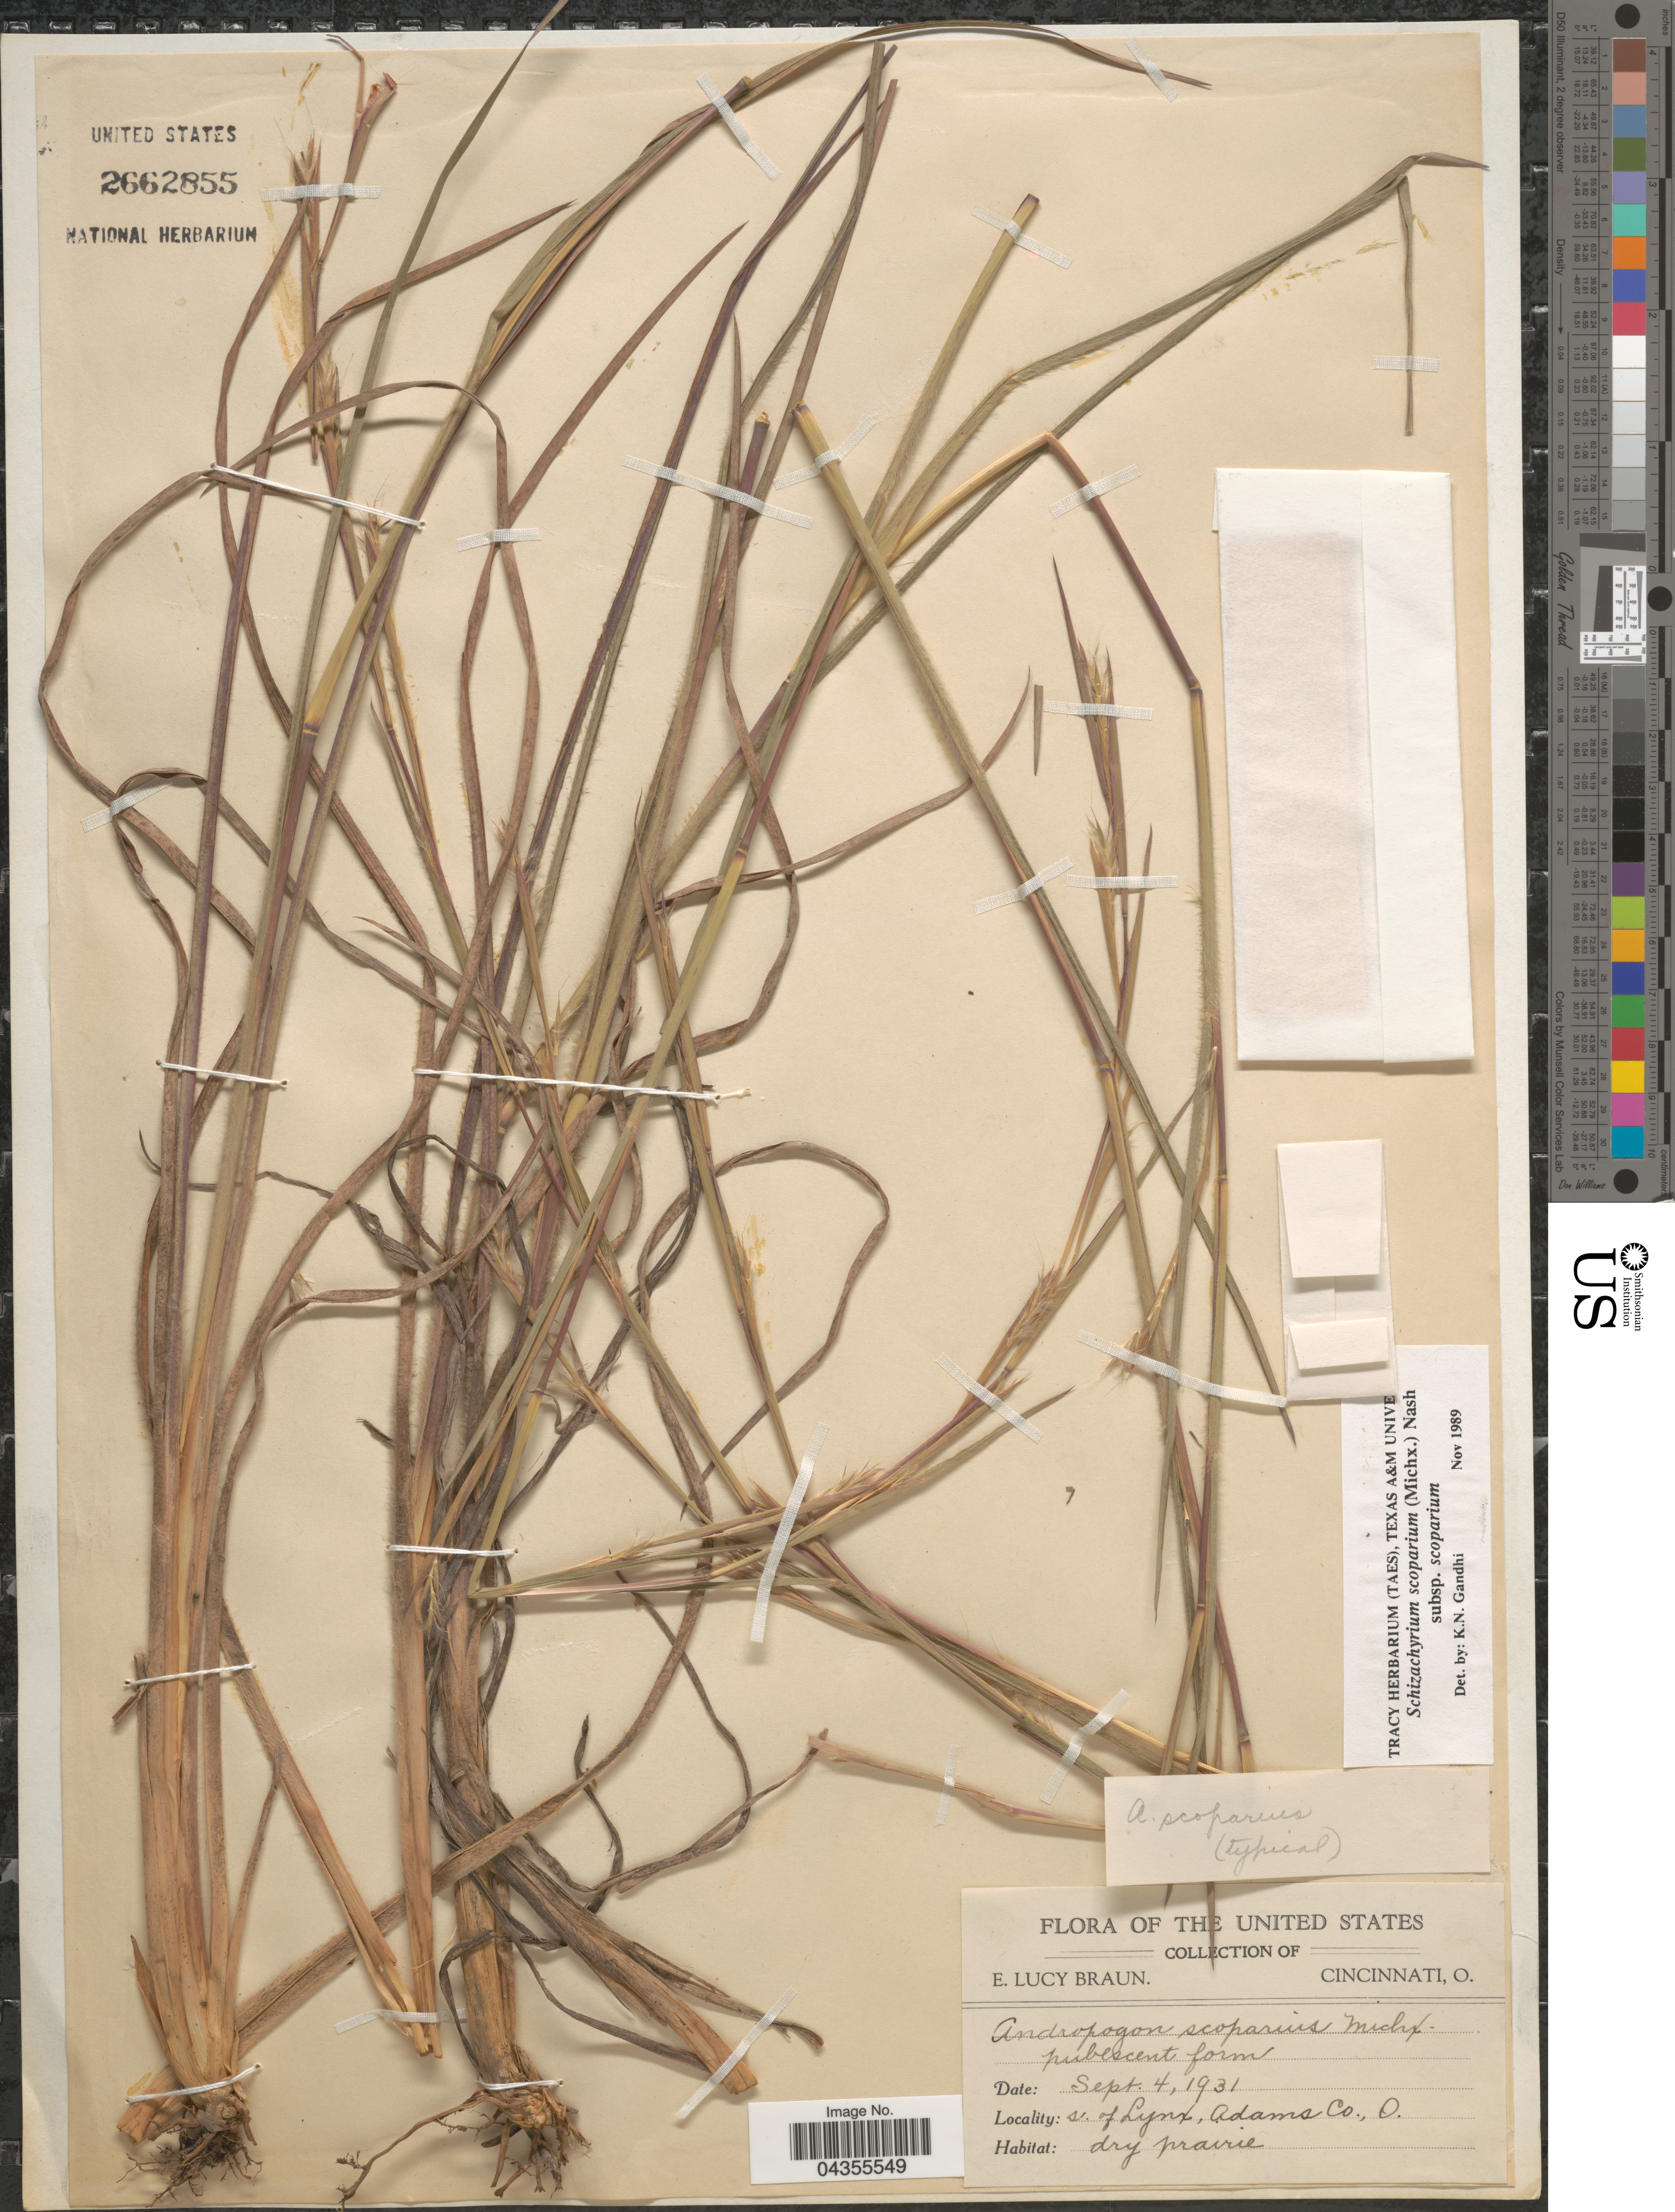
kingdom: Plantae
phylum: Tracheophyta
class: Liliopsida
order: Poales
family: Poaceae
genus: Schizachyrium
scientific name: Schizachyrium scoparium var. scoparium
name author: (Michx.) Nash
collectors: E. L. Braun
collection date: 1931-09-04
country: United States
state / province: Ohio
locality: S. of Lynx, Adams Co.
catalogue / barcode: US 2662855